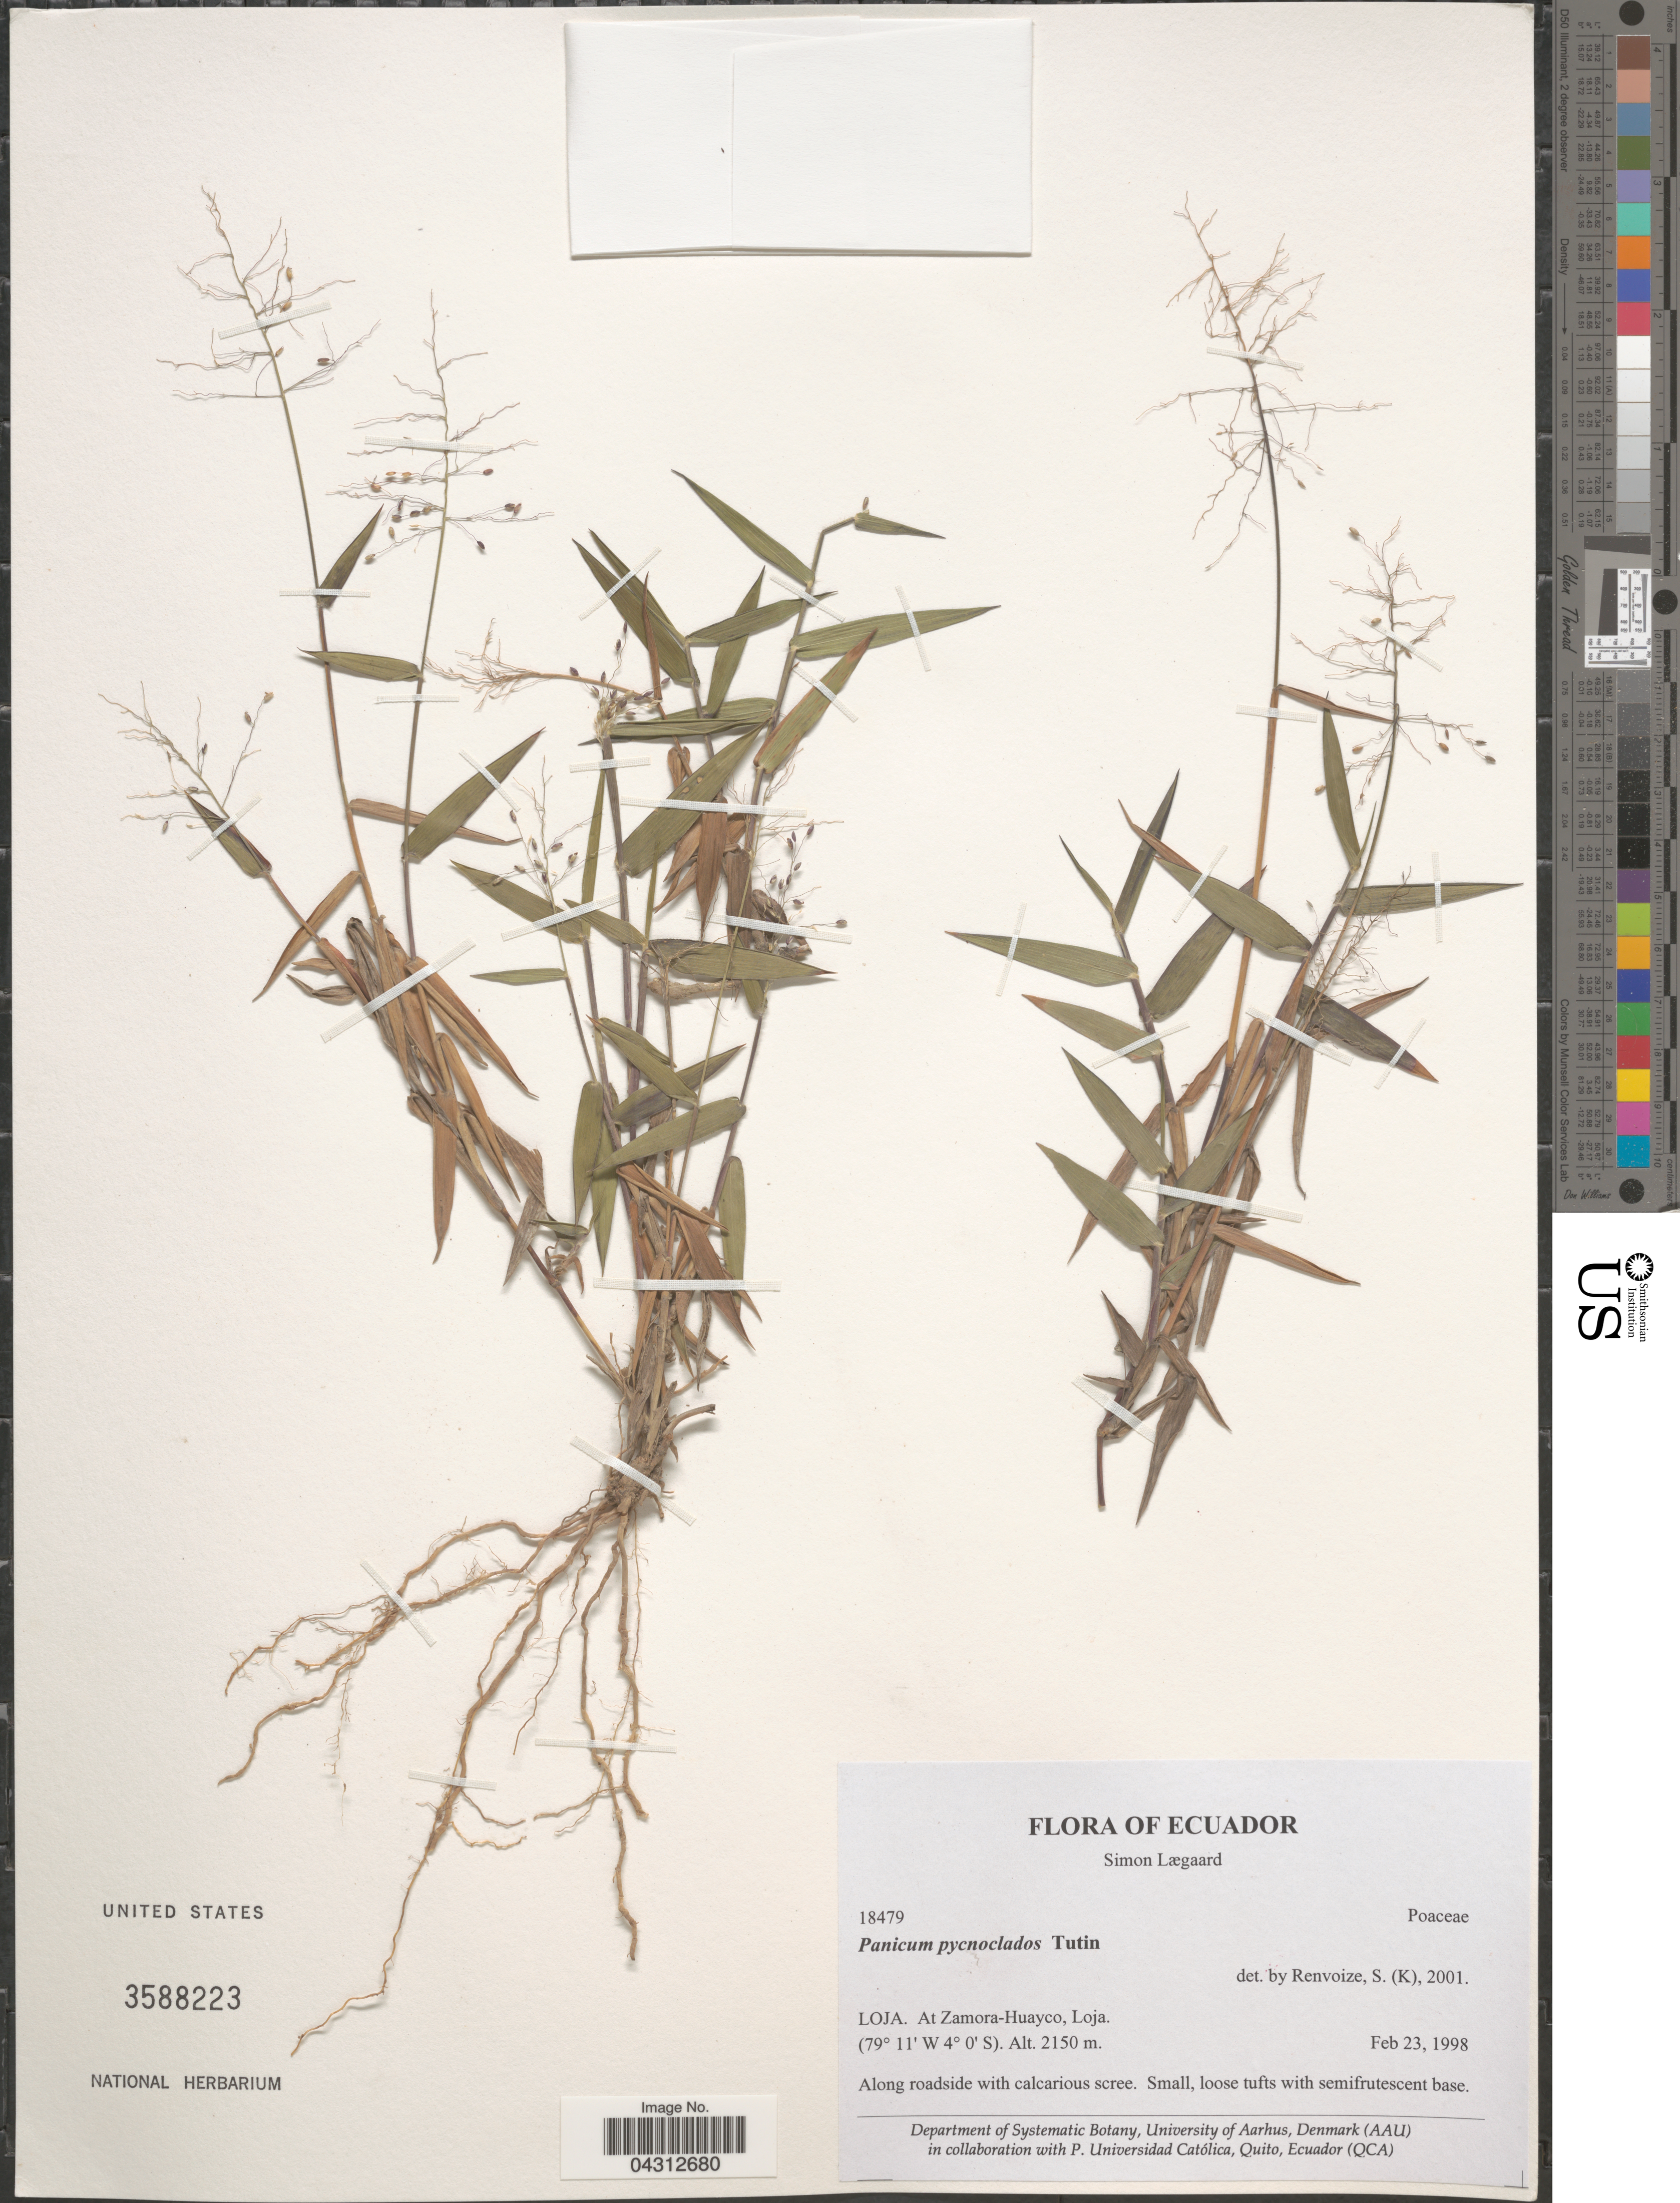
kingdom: Plantae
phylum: Tracheophyta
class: Liliopsida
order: Poales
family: Poaceae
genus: Dichanthelium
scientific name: Dichanthelium pycnoclados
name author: (Tutin) Davidse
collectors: S. Lægaard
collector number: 18479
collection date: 1998-02-23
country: Ecuador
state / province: Loja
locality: At Zamora-Huayco, Loja.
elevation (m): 2150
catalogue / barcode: US 3588223